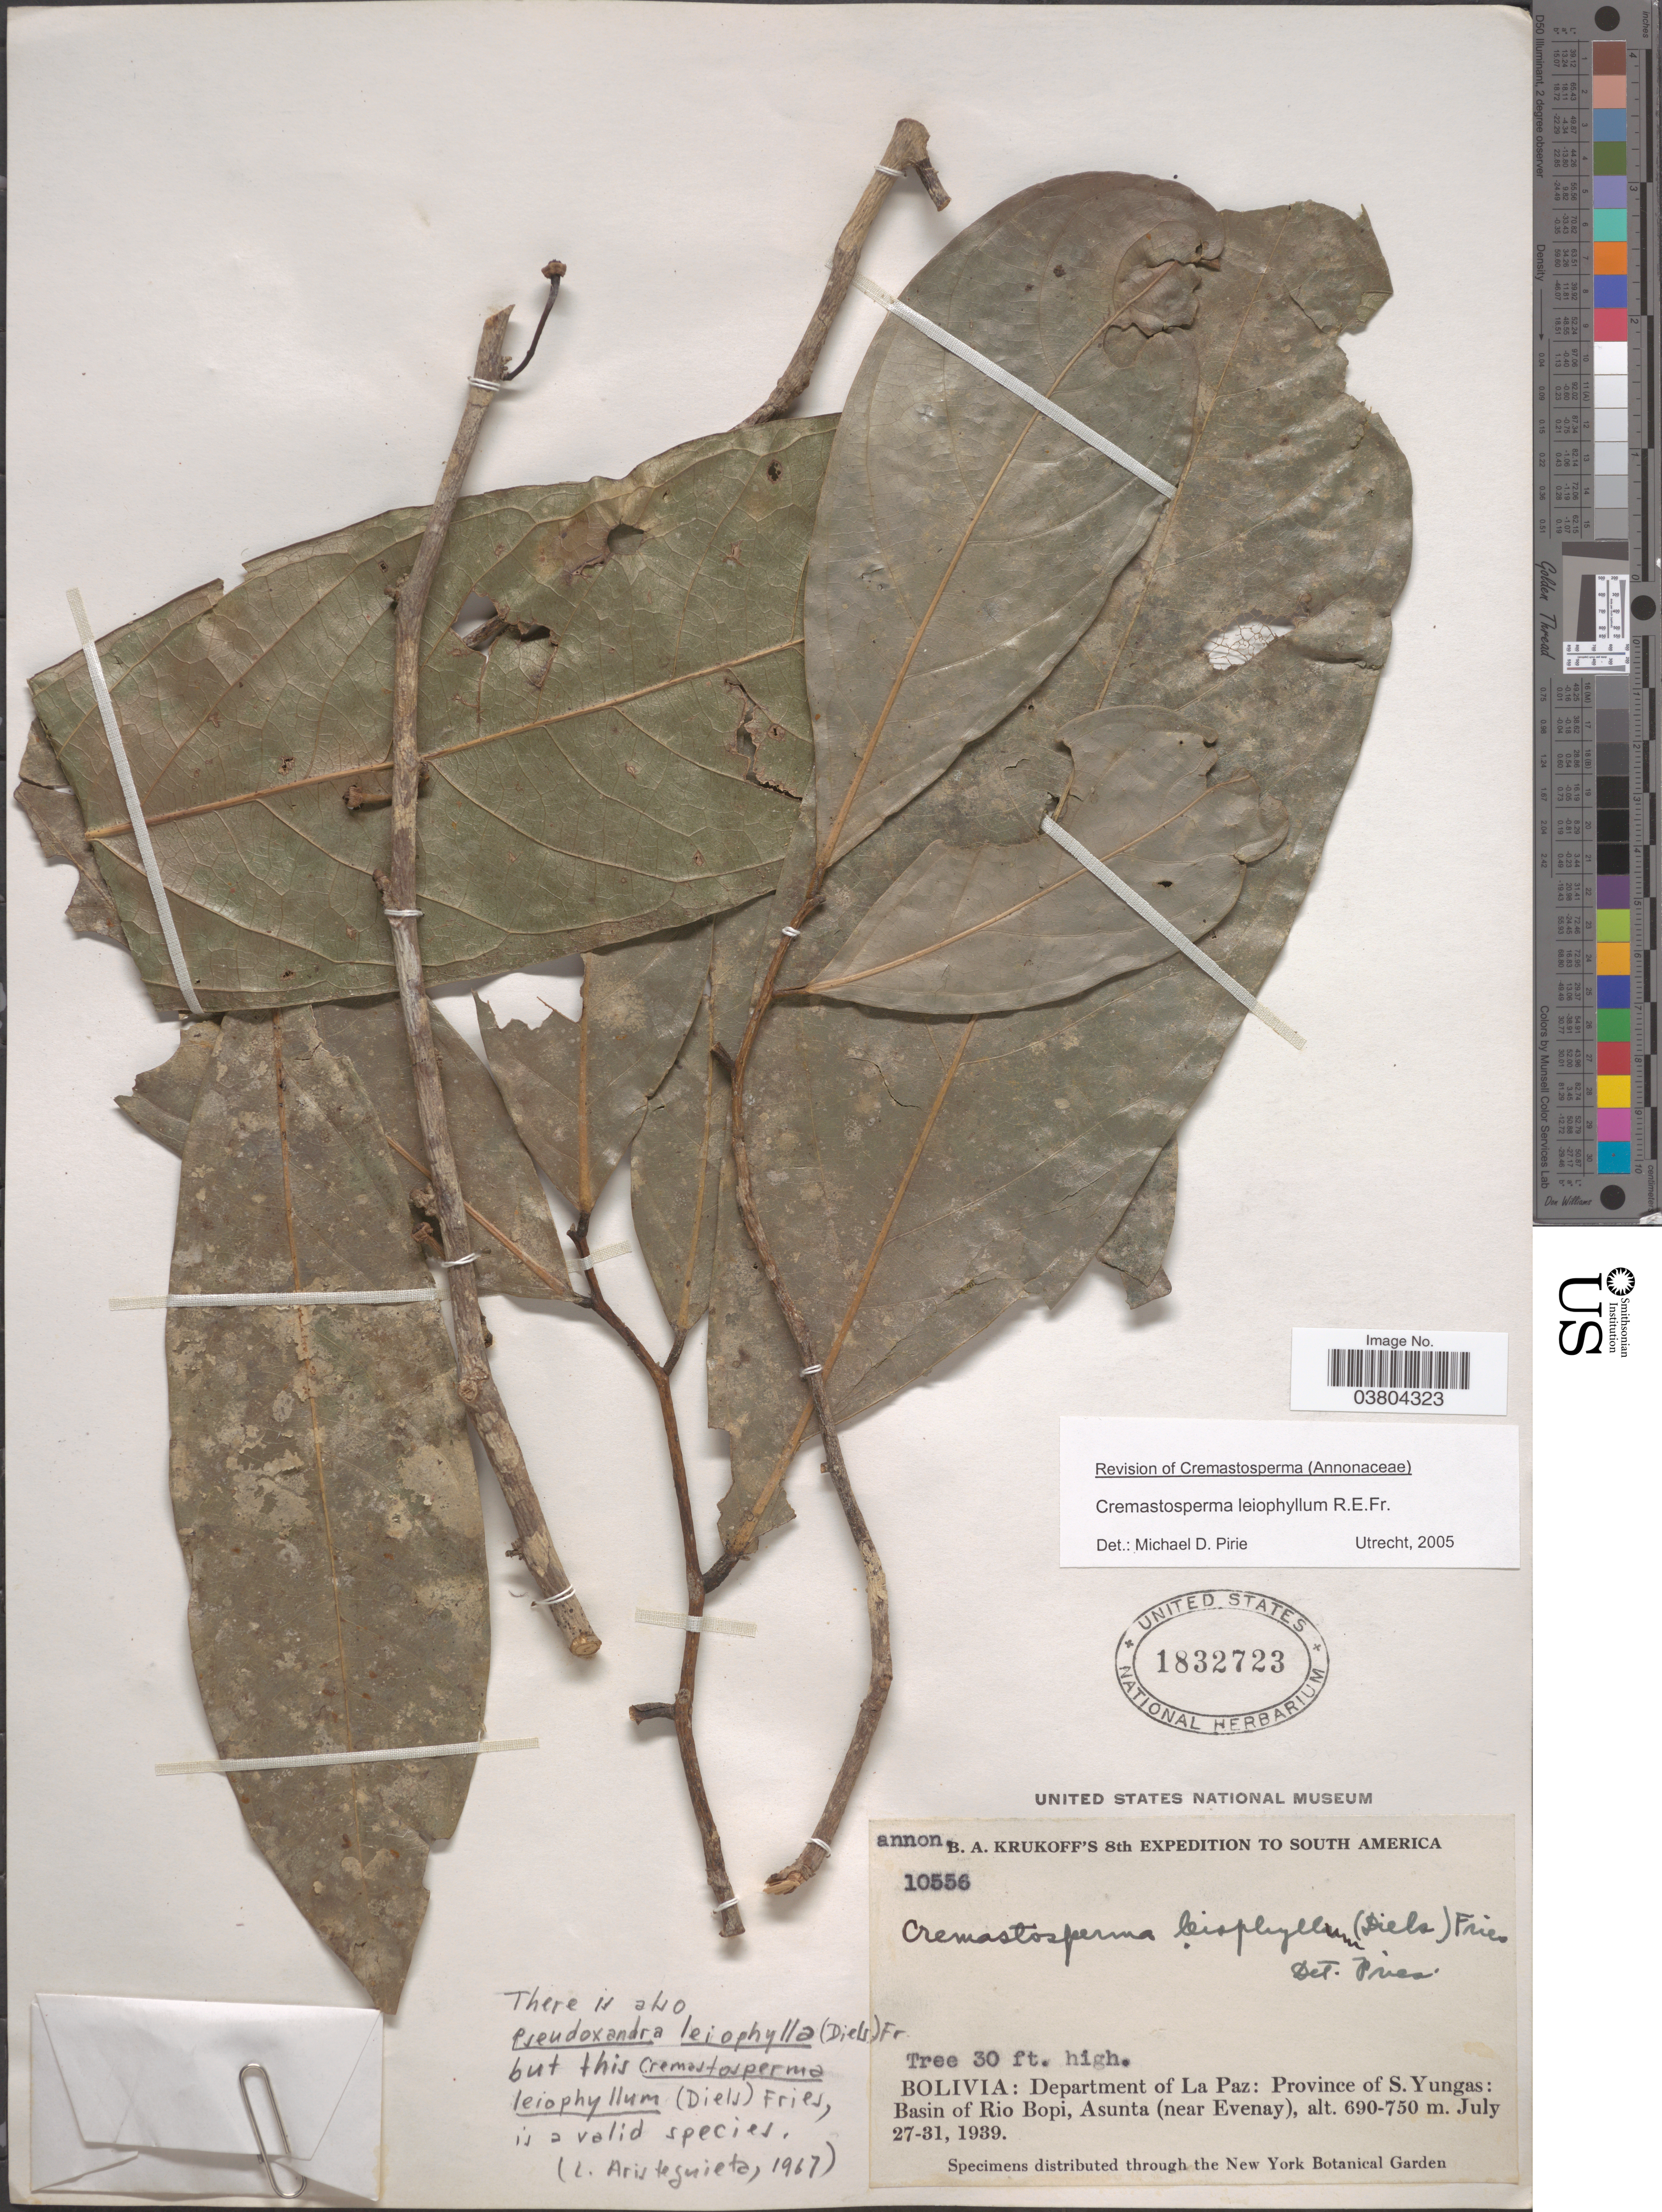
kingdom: Plantae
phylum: Tracheophyta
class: Magnoliopsida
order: Magnoliales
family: Annonaceae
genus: Cremastosperma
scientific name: Cremastosperma leiophyllum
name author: (Diels) R.E. Fr.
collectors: B. A. Krukoff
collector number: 10556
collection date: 1939-07-27/1939-07-31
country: Bolivia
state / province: La Paz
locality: Department of La Paz: Province of S. Yungas: Basin of Rio Bopi, Asunta (near Evenay).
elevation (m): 690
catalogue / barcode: US 1832723